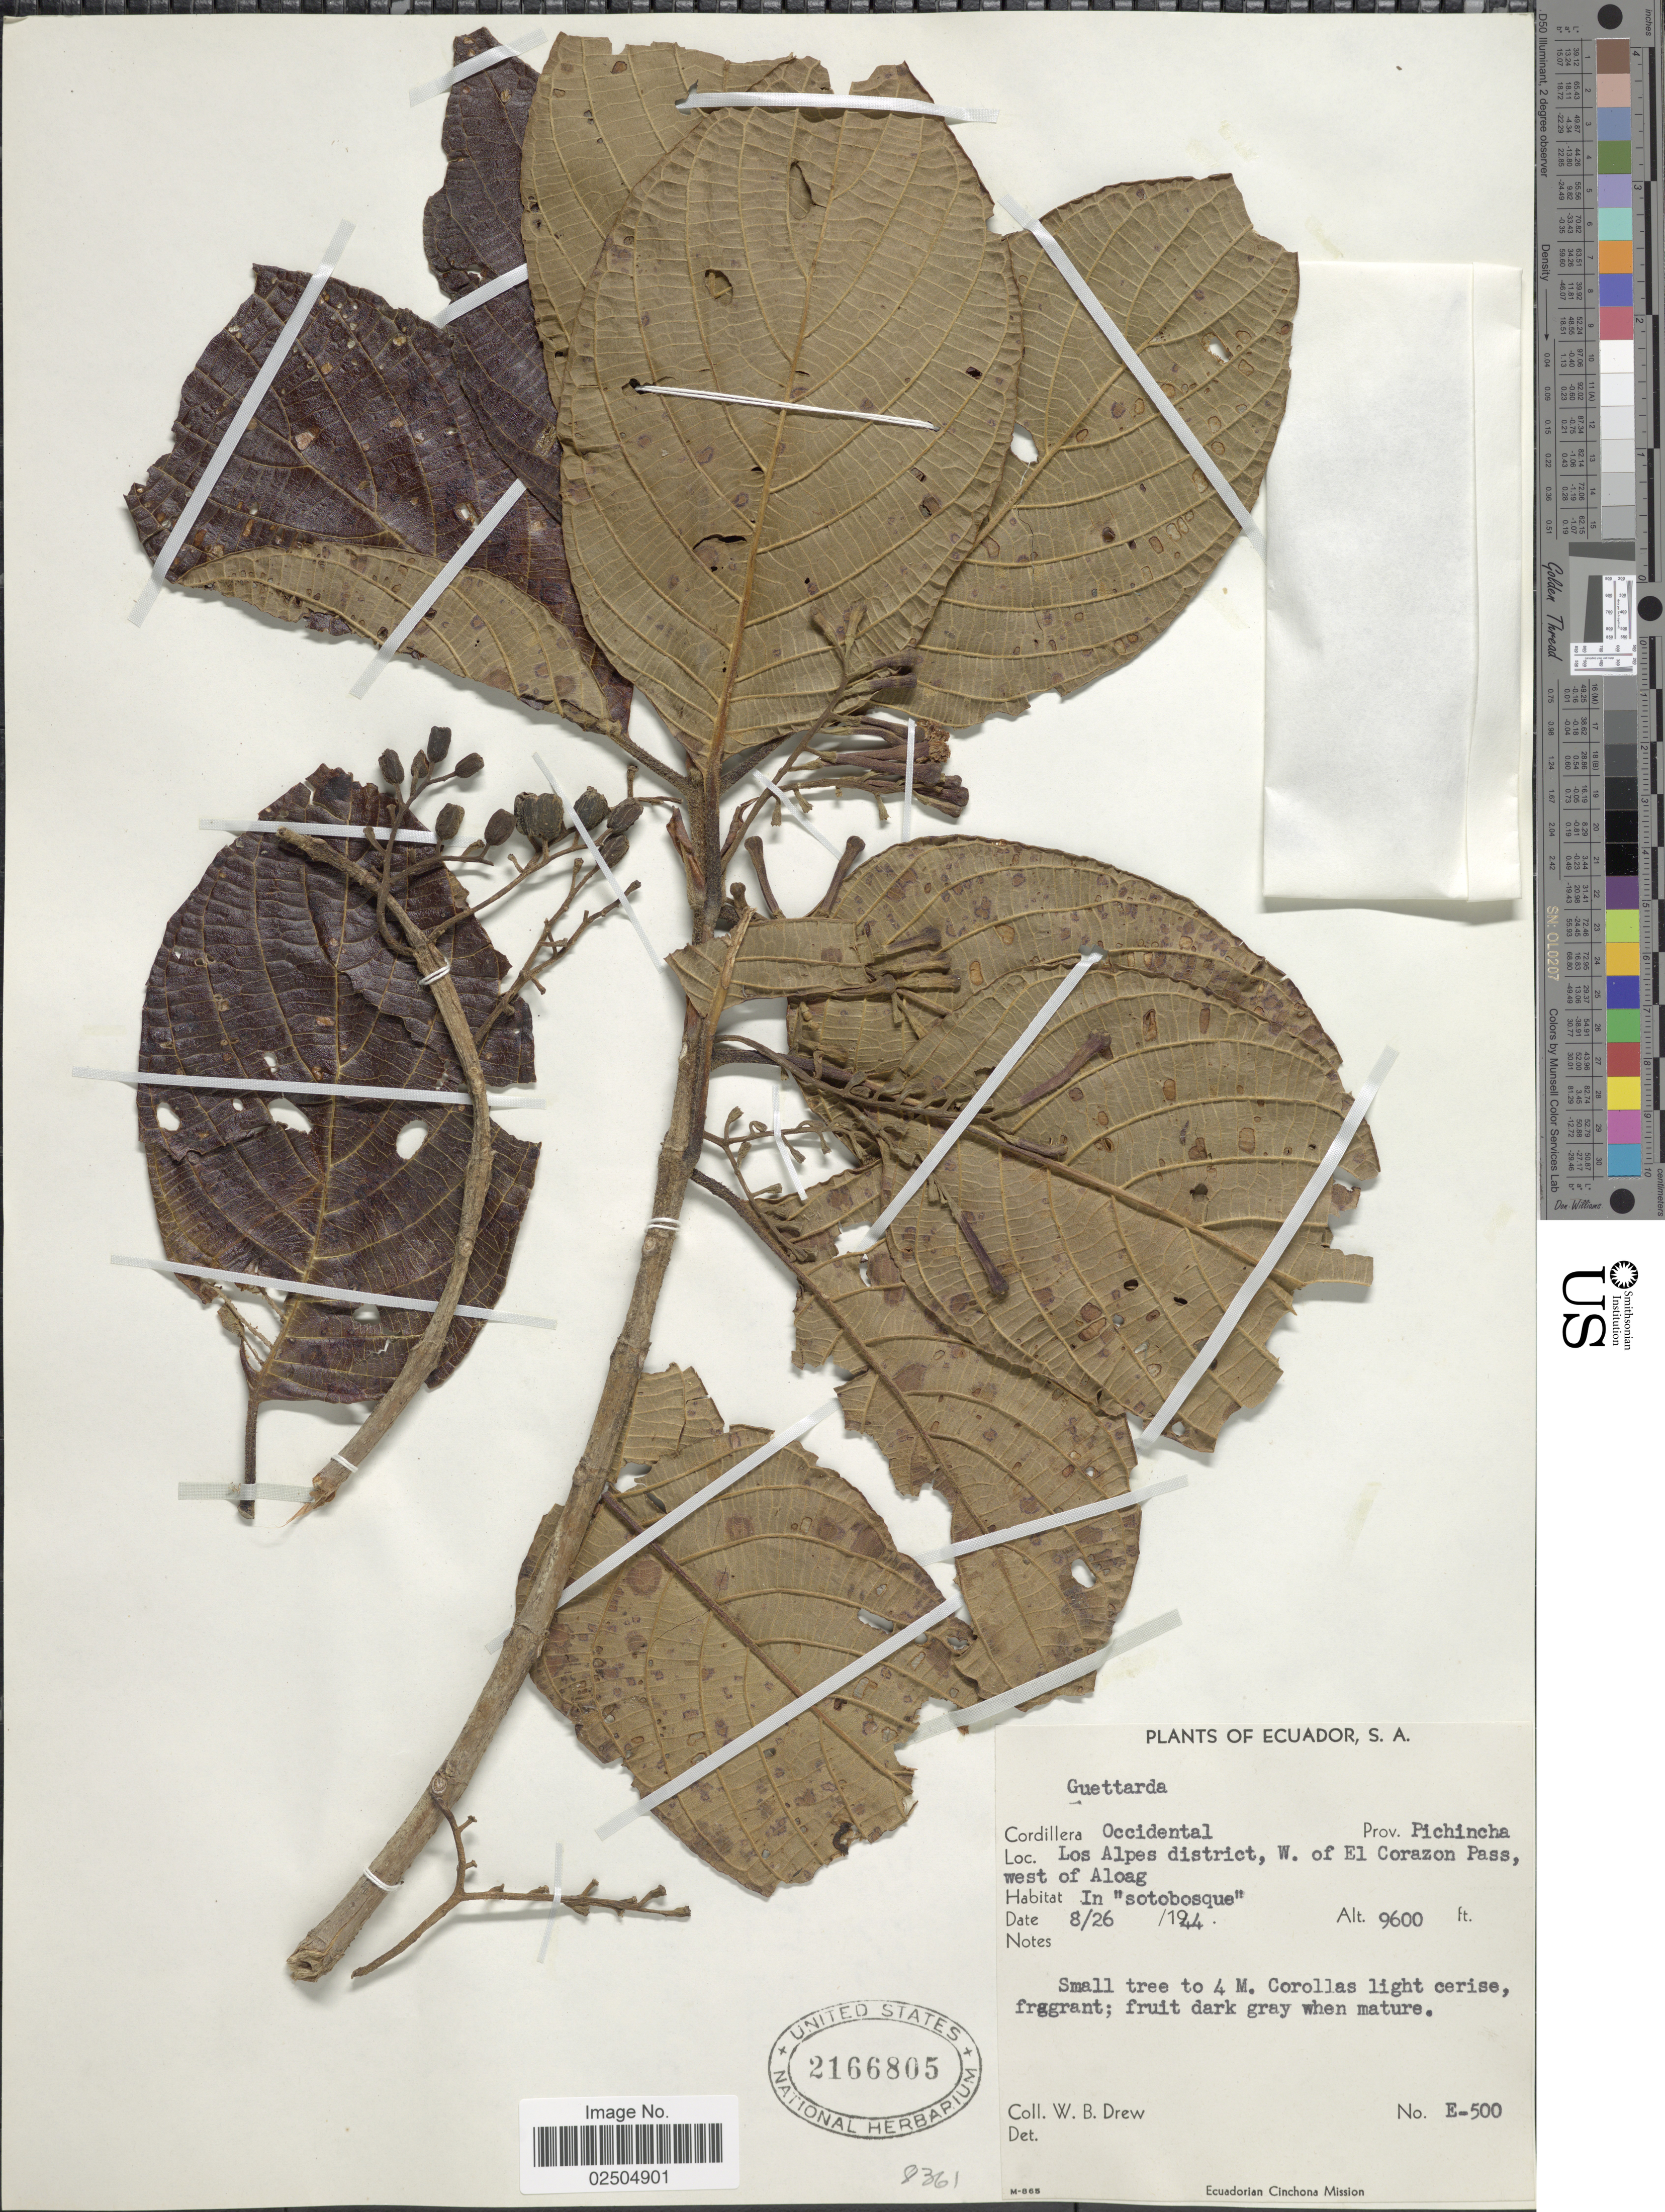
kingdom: Plantae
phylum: Tracheophyta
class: Magnoliopsida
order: Gentianales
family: Rubiaceae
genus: Guettarda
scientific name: Guettarda sp.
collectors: W. B. Drew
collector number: E-500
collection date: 1944-08-26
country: Ecuador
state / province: Pichincha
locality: Cordillera Occidental, Prov. Pichincha, Los Alpes district, W. of El Corazon Pass, west of Aloag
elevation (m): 2926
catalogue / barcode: US 2166805